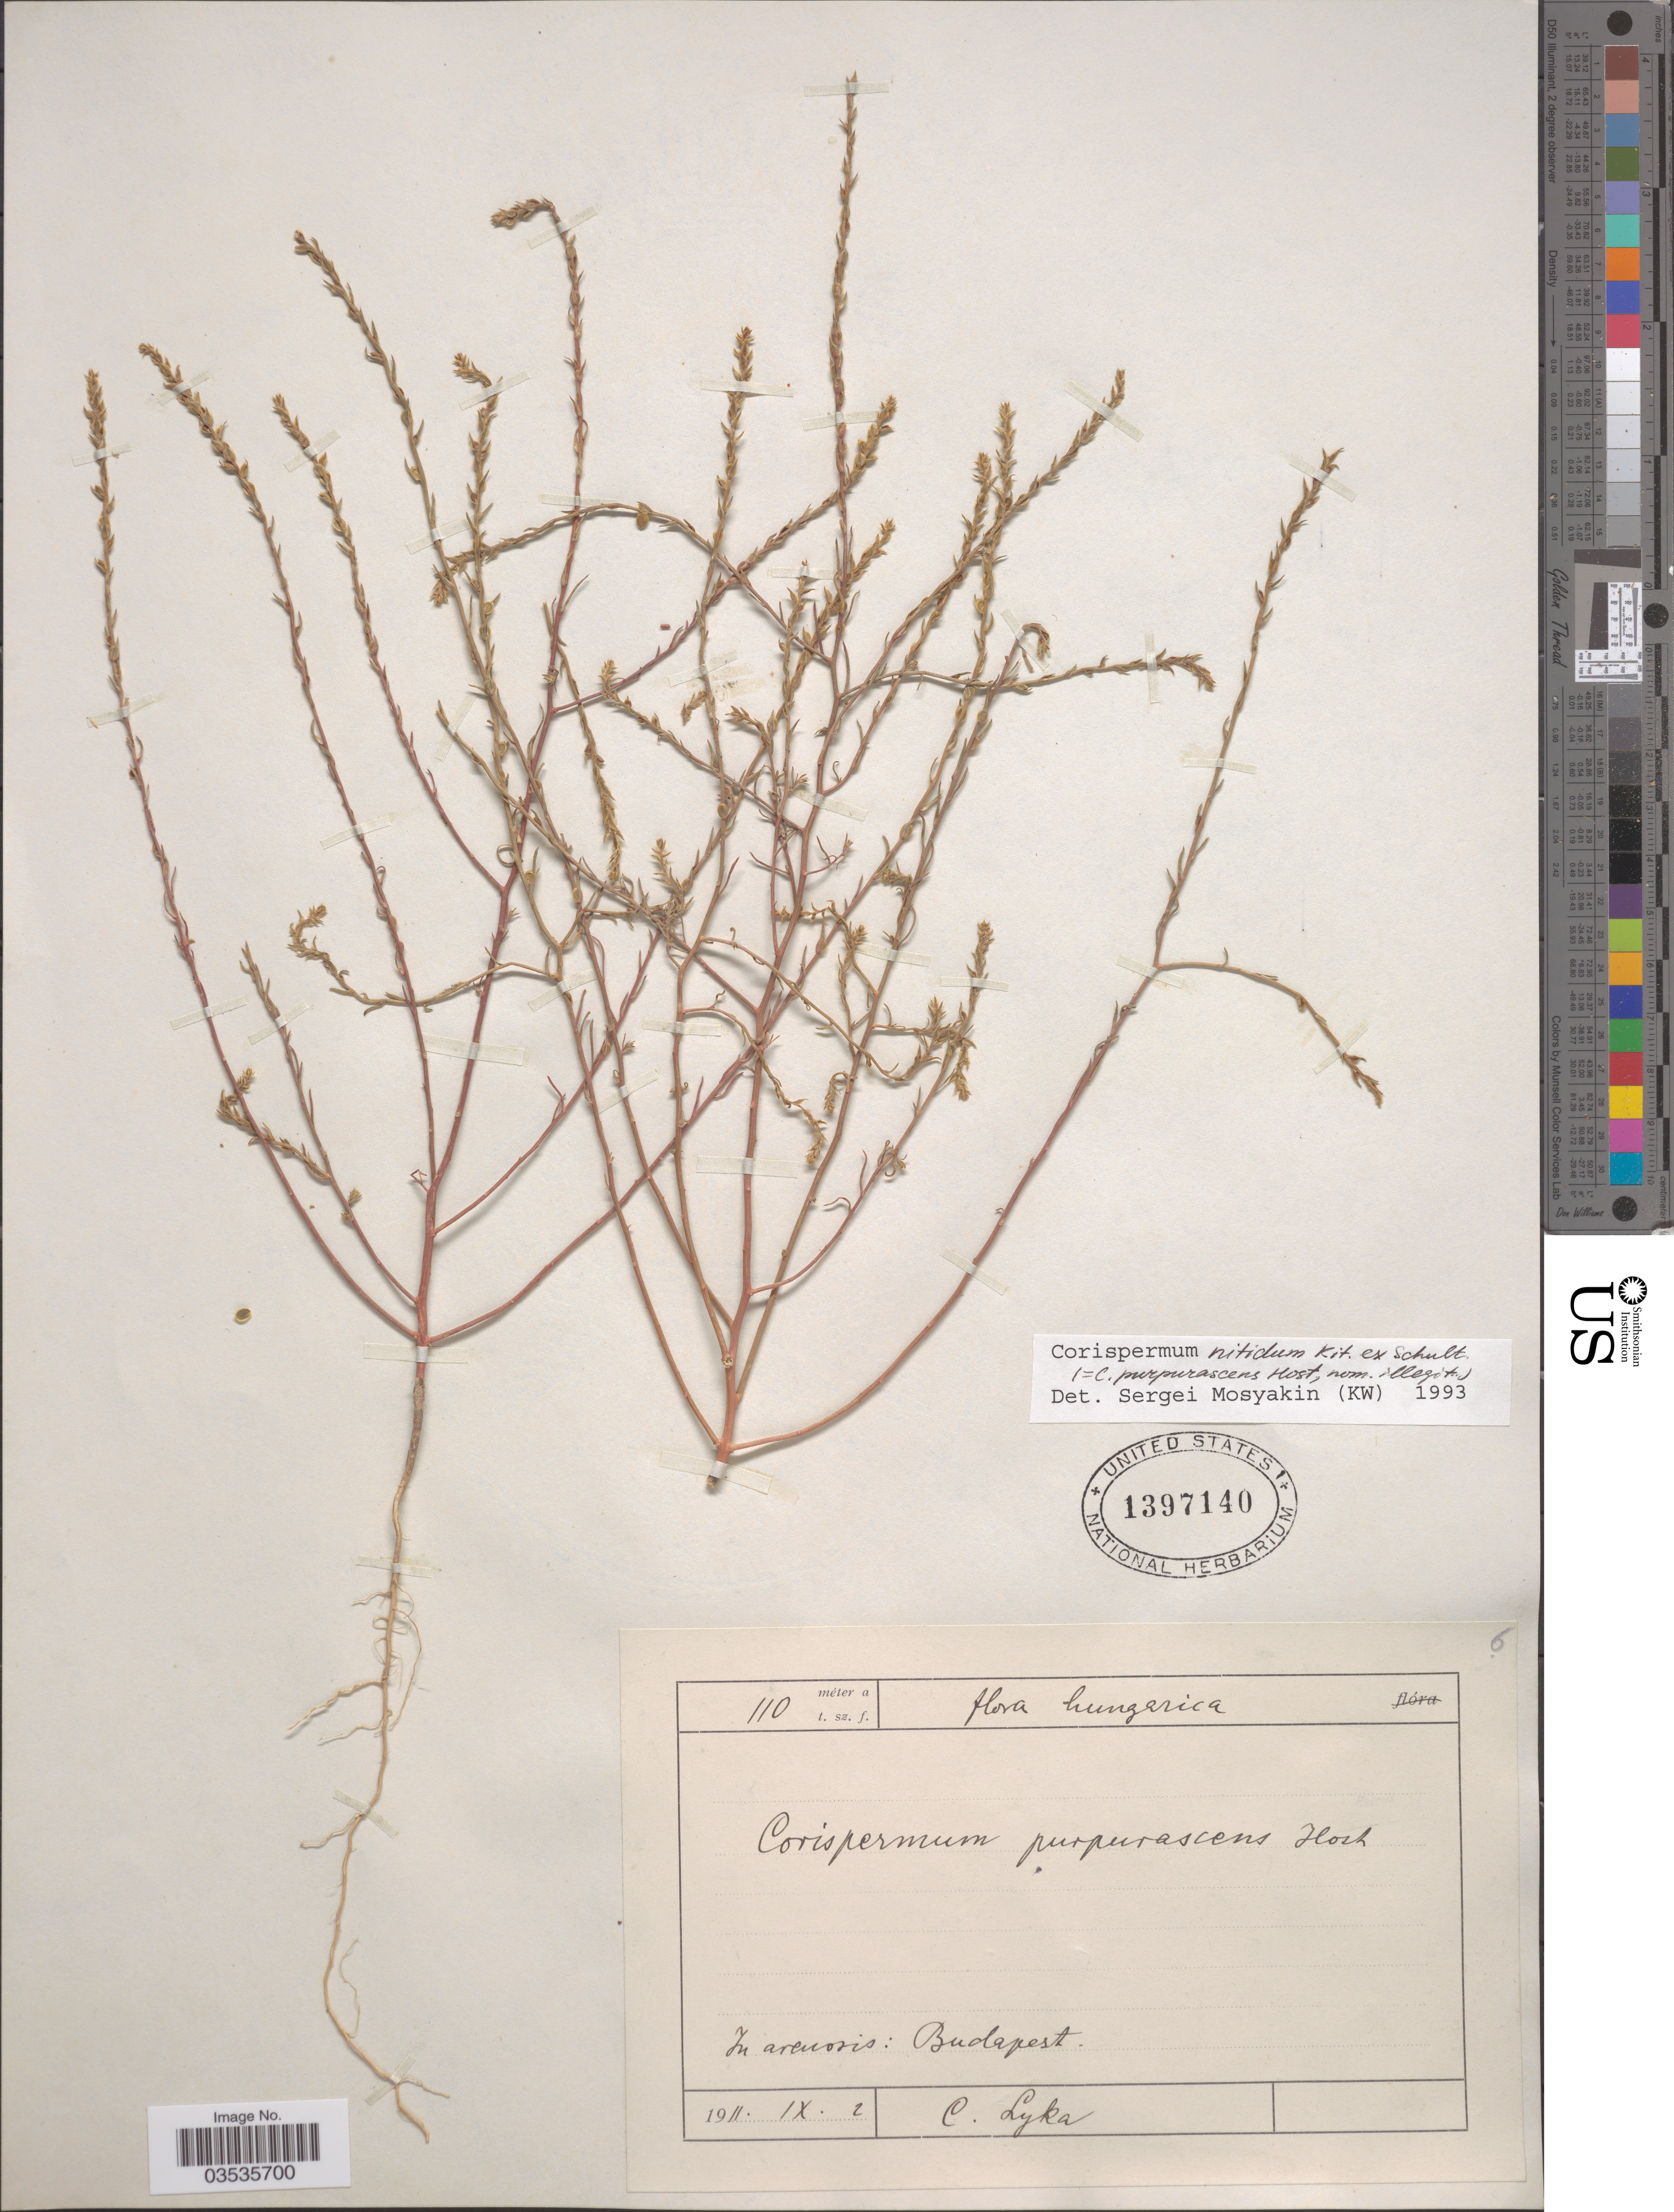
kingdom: Plantae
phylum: Tracheophyta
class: Magnoliopsida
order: Caryophyllales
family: Amaranthaceae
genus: Corispermum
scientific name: Corispermum nitidum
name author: Kit. ex Schult.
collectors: C. Lyka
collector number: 6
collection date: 1911-09-02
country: Hungary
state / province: Budapest, Capital District of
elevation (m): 110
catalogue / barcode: US 1397140